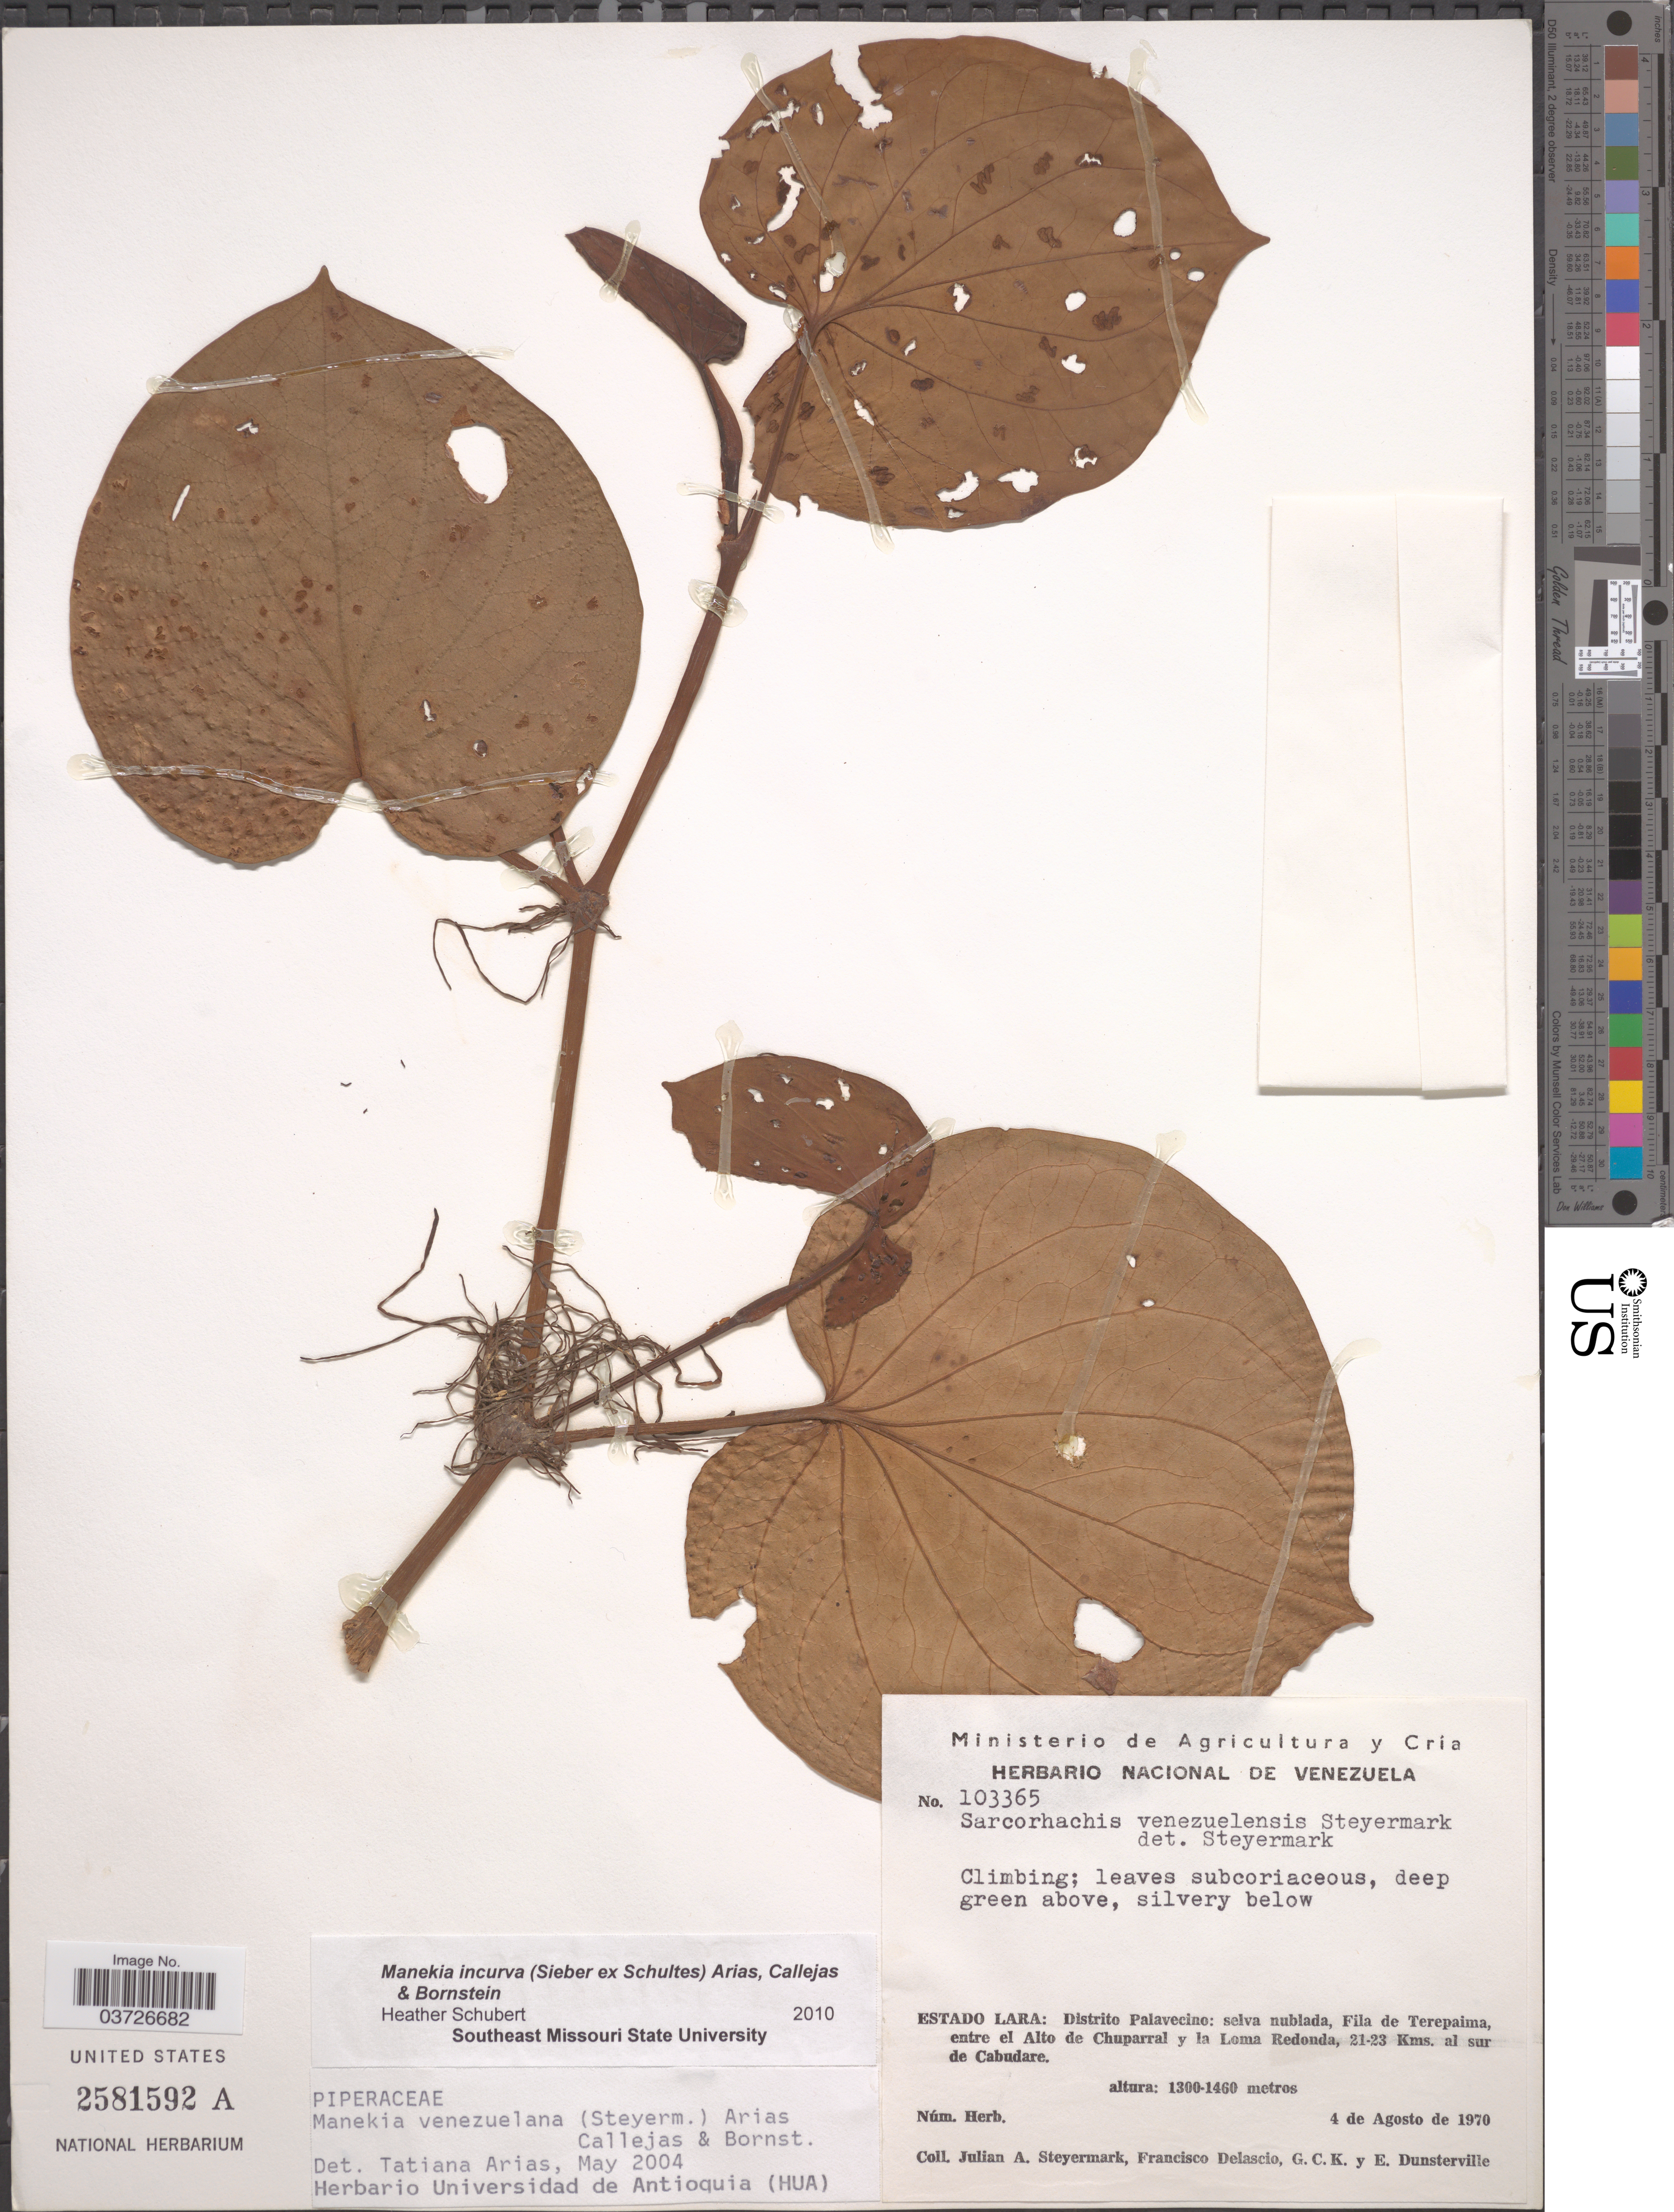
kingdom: Plantae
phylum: Tracheophyta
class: Magnoliopsida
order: Piperales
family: Piperaceae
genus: Manekia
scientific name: Manekia incurva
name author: (Sieber ex Schult.) T. Arias et al.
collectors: J. Steyermark, F. Delascio, G. C. K. Dunsterville & E. Dunsterville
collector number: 103365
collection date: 1970-08-04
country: Venezuela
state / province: Lara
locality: Distrito Palavecino: selva nublada, Fila de Terepaima, entre el Alto de Chuparral y la Loma Redonda, 21-23 Kms. al sur de Cabudare.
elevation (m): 1300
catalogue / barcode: US 2581592A